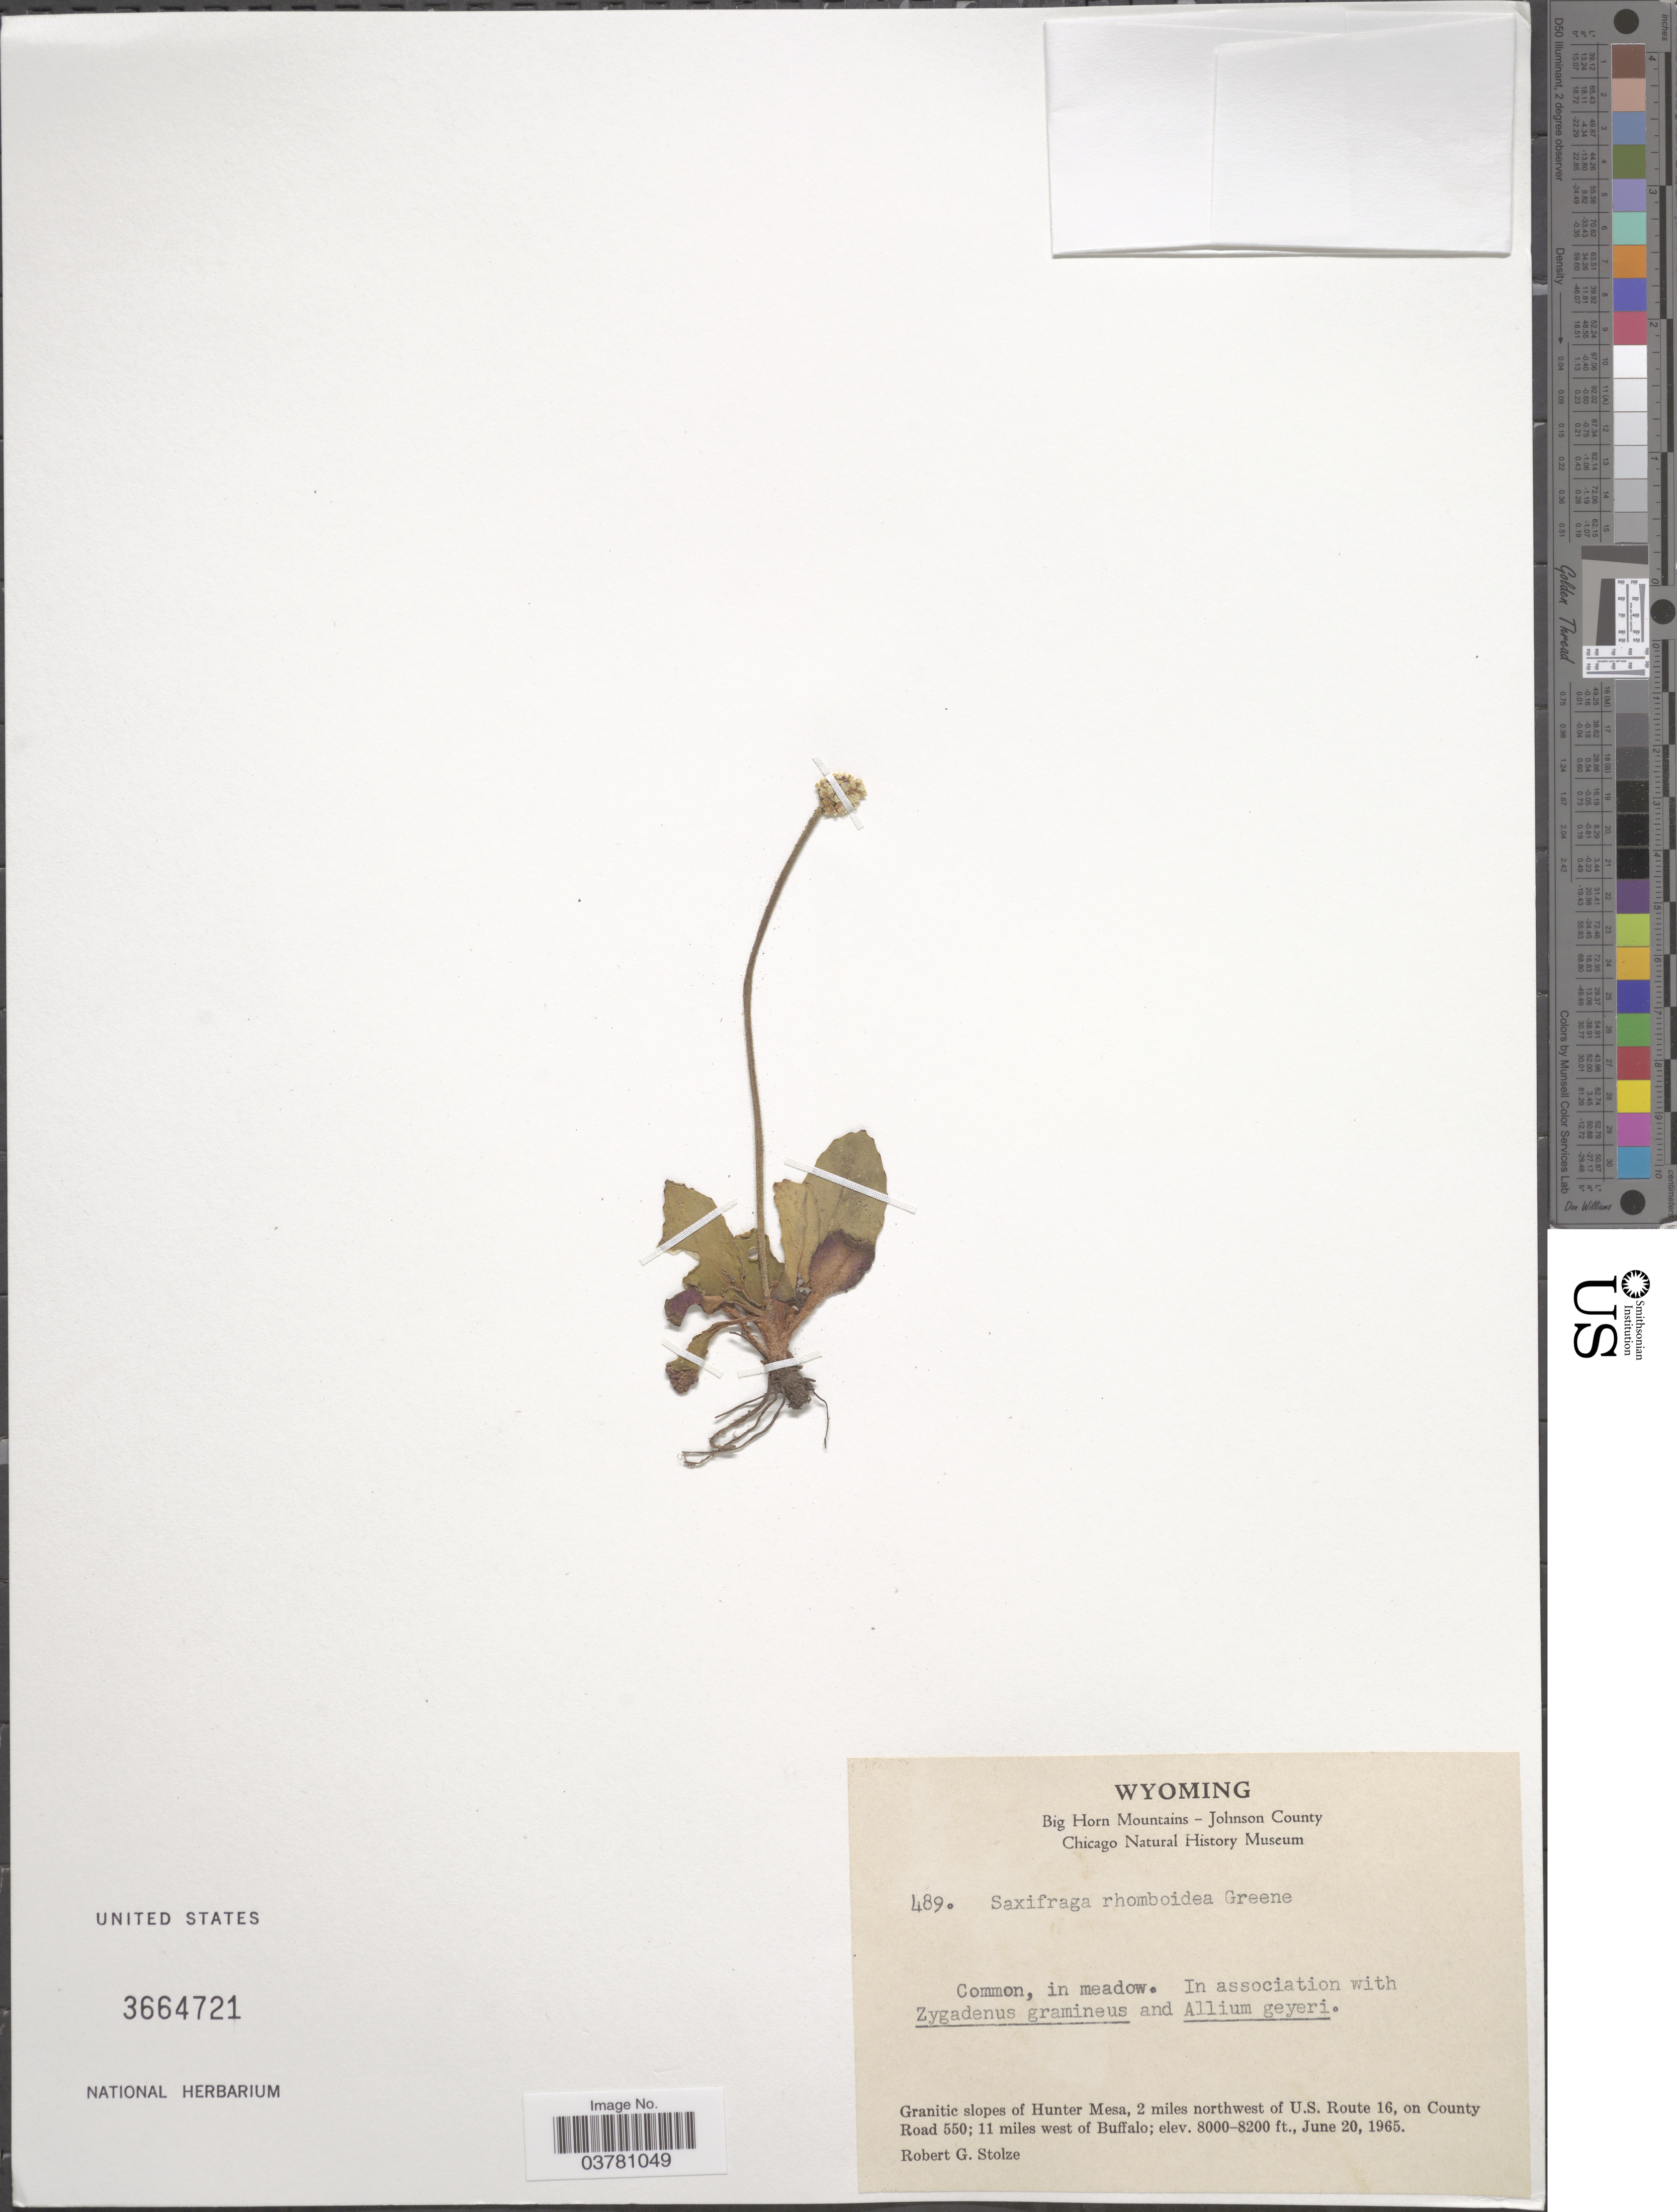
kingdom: Plantae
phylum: Tracheophyta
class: Magnoliopsida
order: Saxifragales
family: Saxifragaceae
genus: Micranthes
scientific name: Micranthes rhomboidea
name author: (Greene) Small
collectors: R. G. Stolze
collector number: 489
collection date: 1965-06-20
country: United States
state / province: Wyoming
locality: Big Horn Mountains - Johnson County. Granitic slopes of Hunter Mesa, 2 miles northwest of U.S. Route 16, on County Road 550; 11 miles west of Buffalo.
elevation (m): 2438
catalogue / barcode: US 3664721